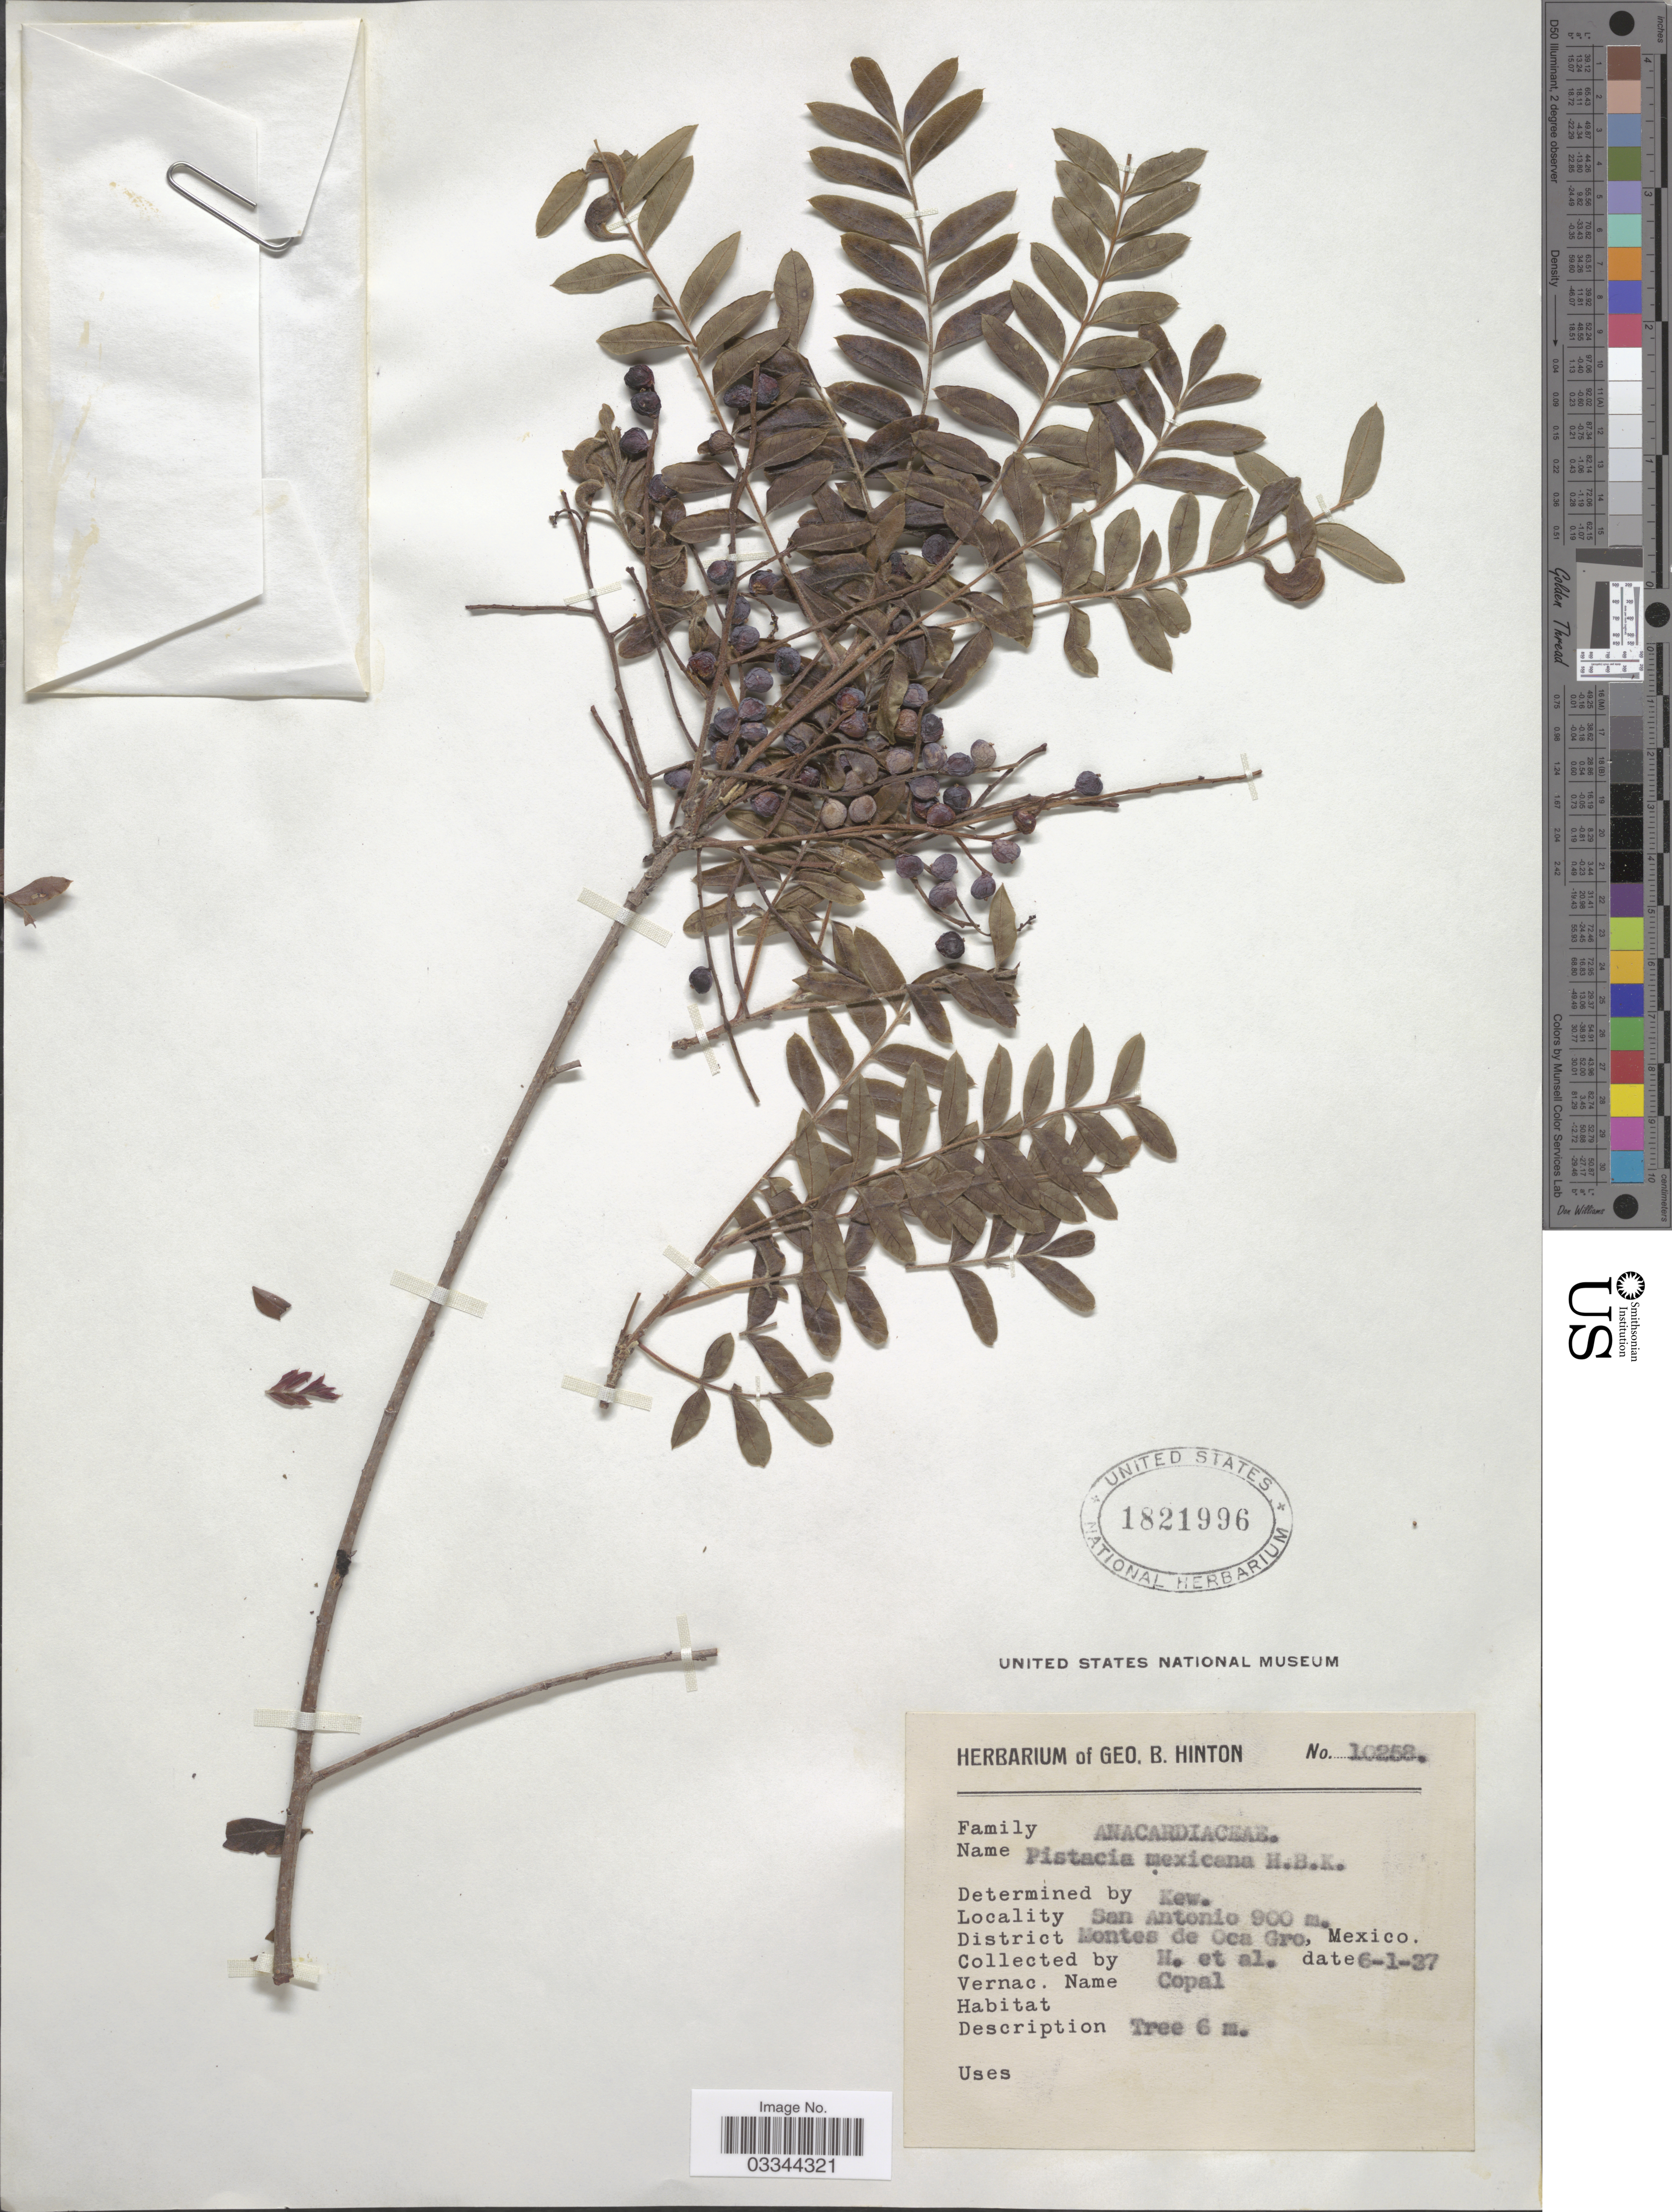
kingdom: Plantae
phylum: Tracheophyta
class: Magnoliopsida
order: Sapindales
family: Anacardiaceae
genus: Pistacia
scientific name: Pistacia mexicana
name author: Kunth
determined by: Mitchell, J. D.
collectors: G. B. Hinton & et al.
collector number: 10258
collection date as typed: Transcribed d/m/y: 6/1/37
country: Mexico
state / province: Guerrero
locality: San Antonio. District Montes de Oca.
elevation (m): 900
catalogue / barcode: US 1821996